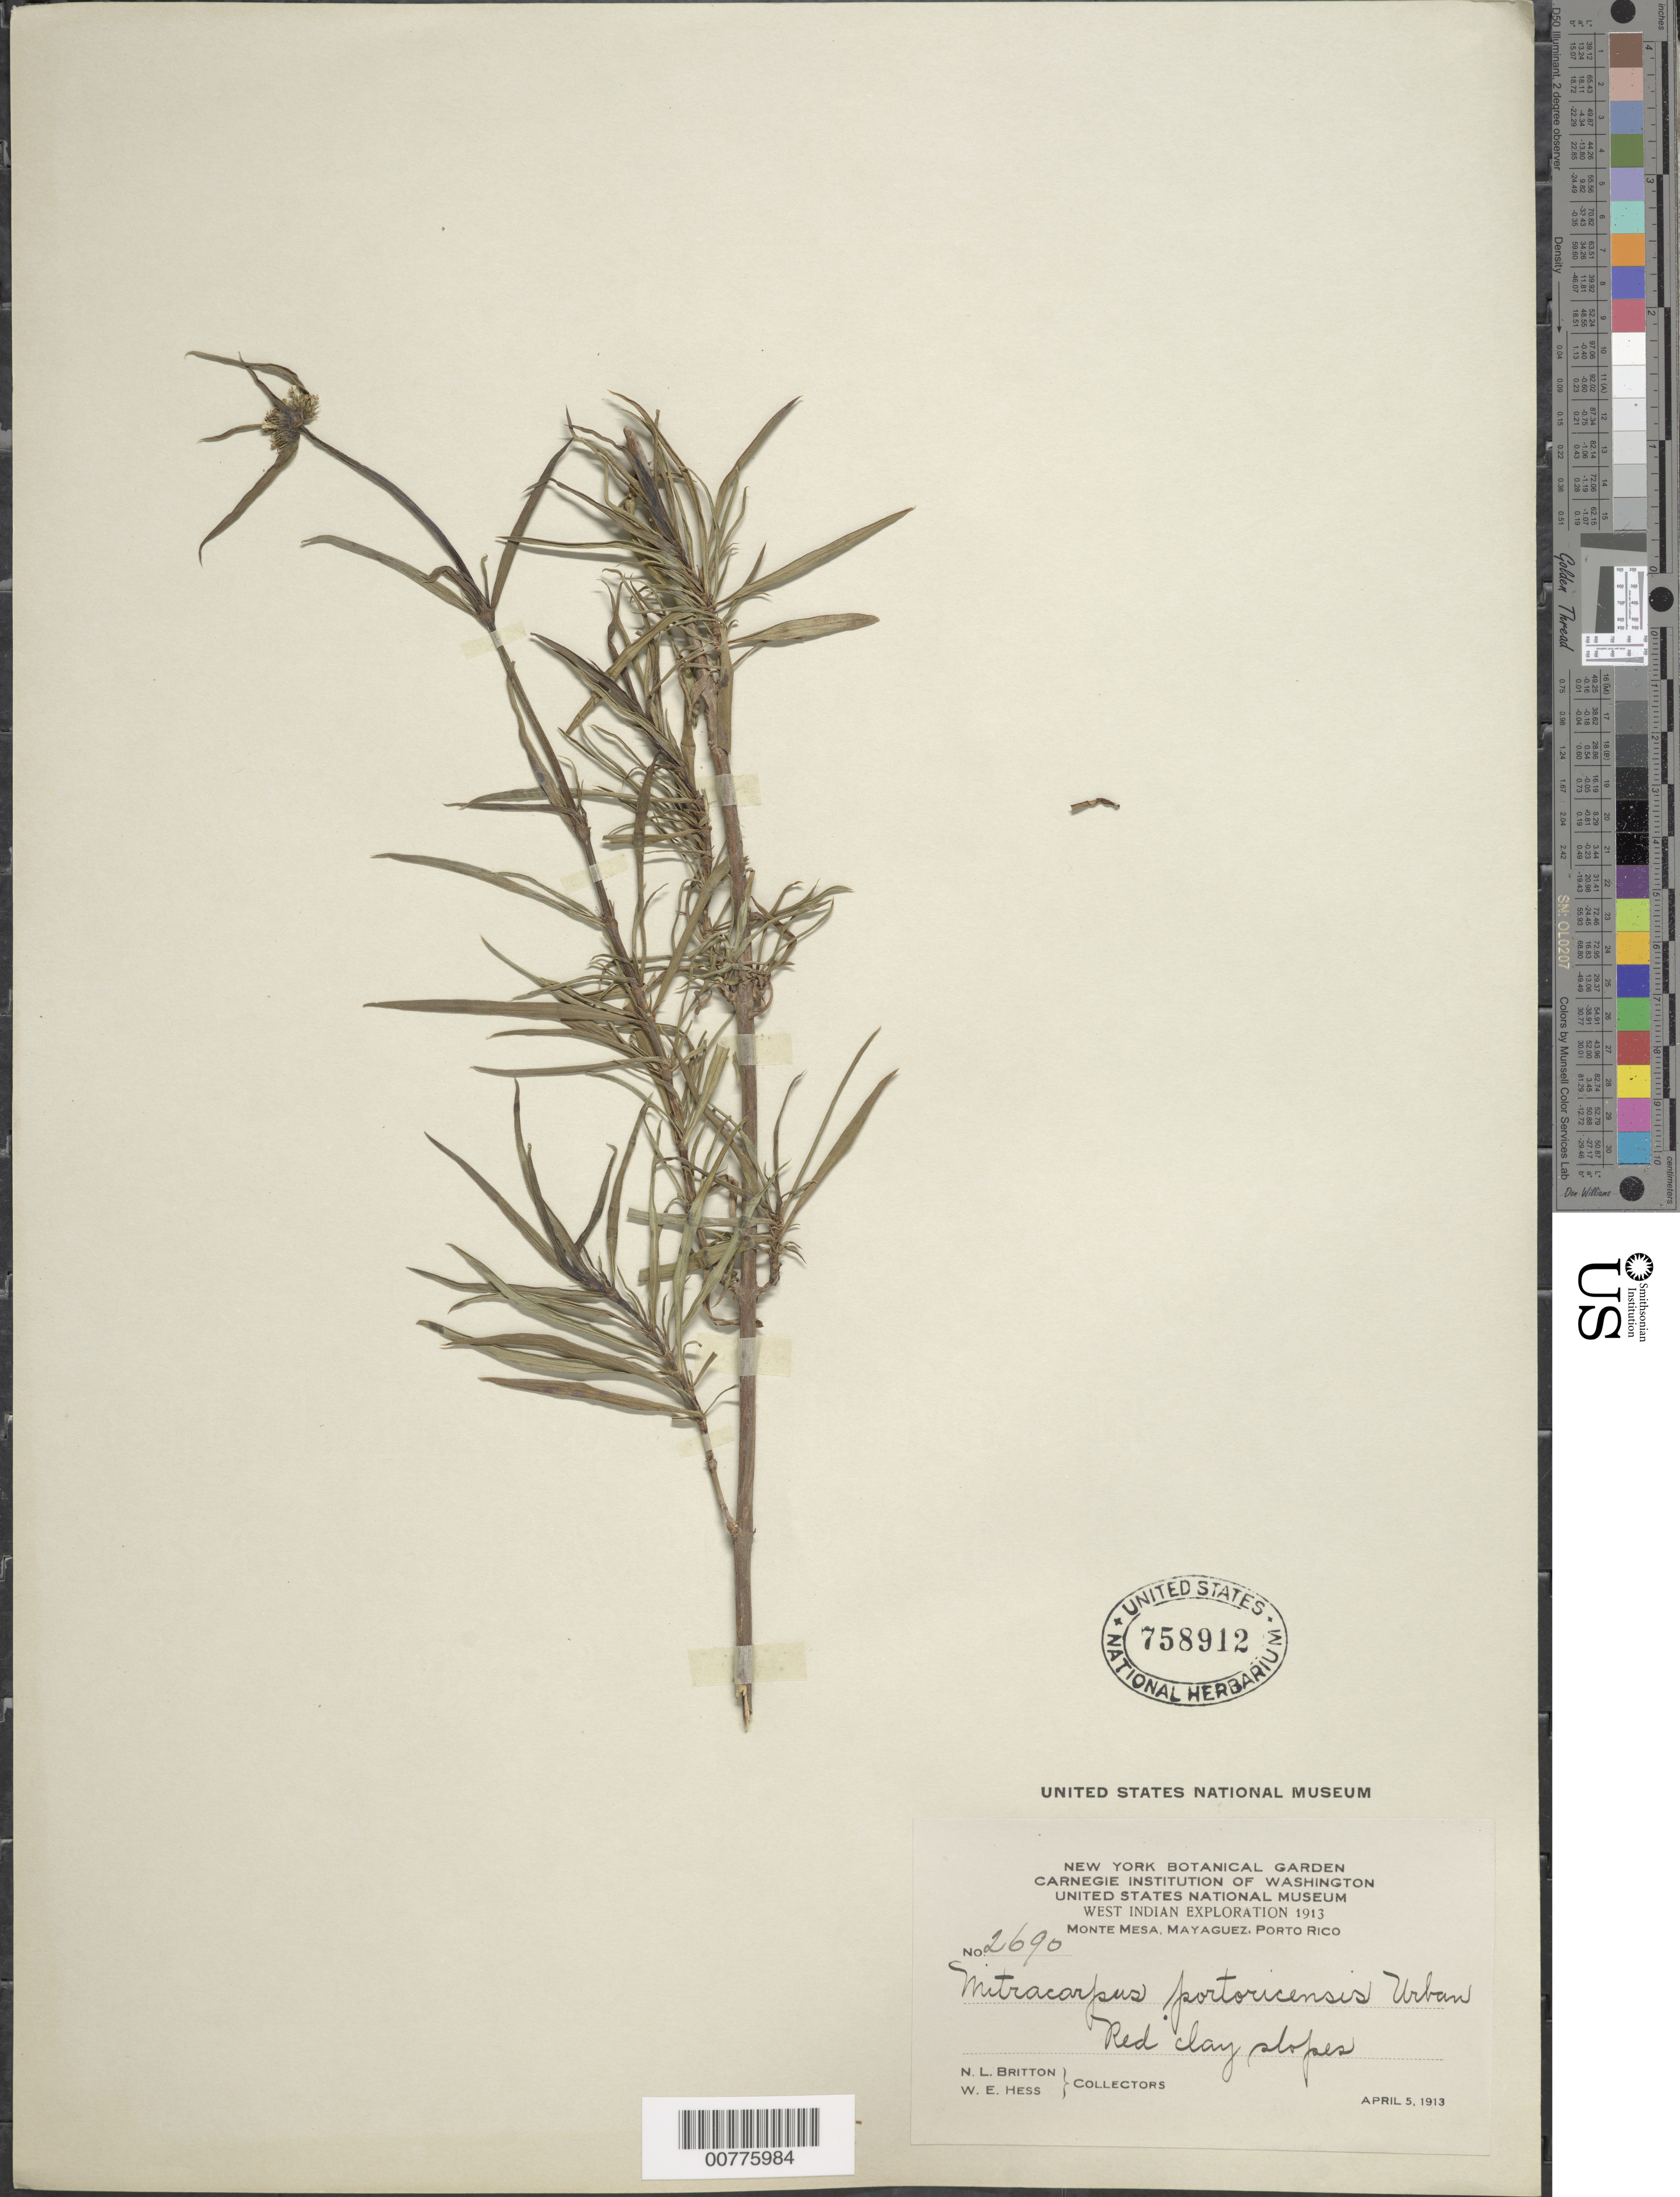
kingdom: Plantae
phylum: Tracheophyta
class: Magnoliopsida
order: Gentianales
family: Rubiaceae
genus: Mitracarpus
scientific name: Mitracarpus frigidus var. portoricensis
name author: Urb.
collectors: N. Britton & W. Hess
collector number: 2690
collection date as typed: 05 Apr 1913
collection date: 1913-04-05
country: Puerto Rico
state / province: Mayagüez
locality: Monte Mesa, Mayaguez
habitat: Red clay slopes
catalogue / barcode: US 758912